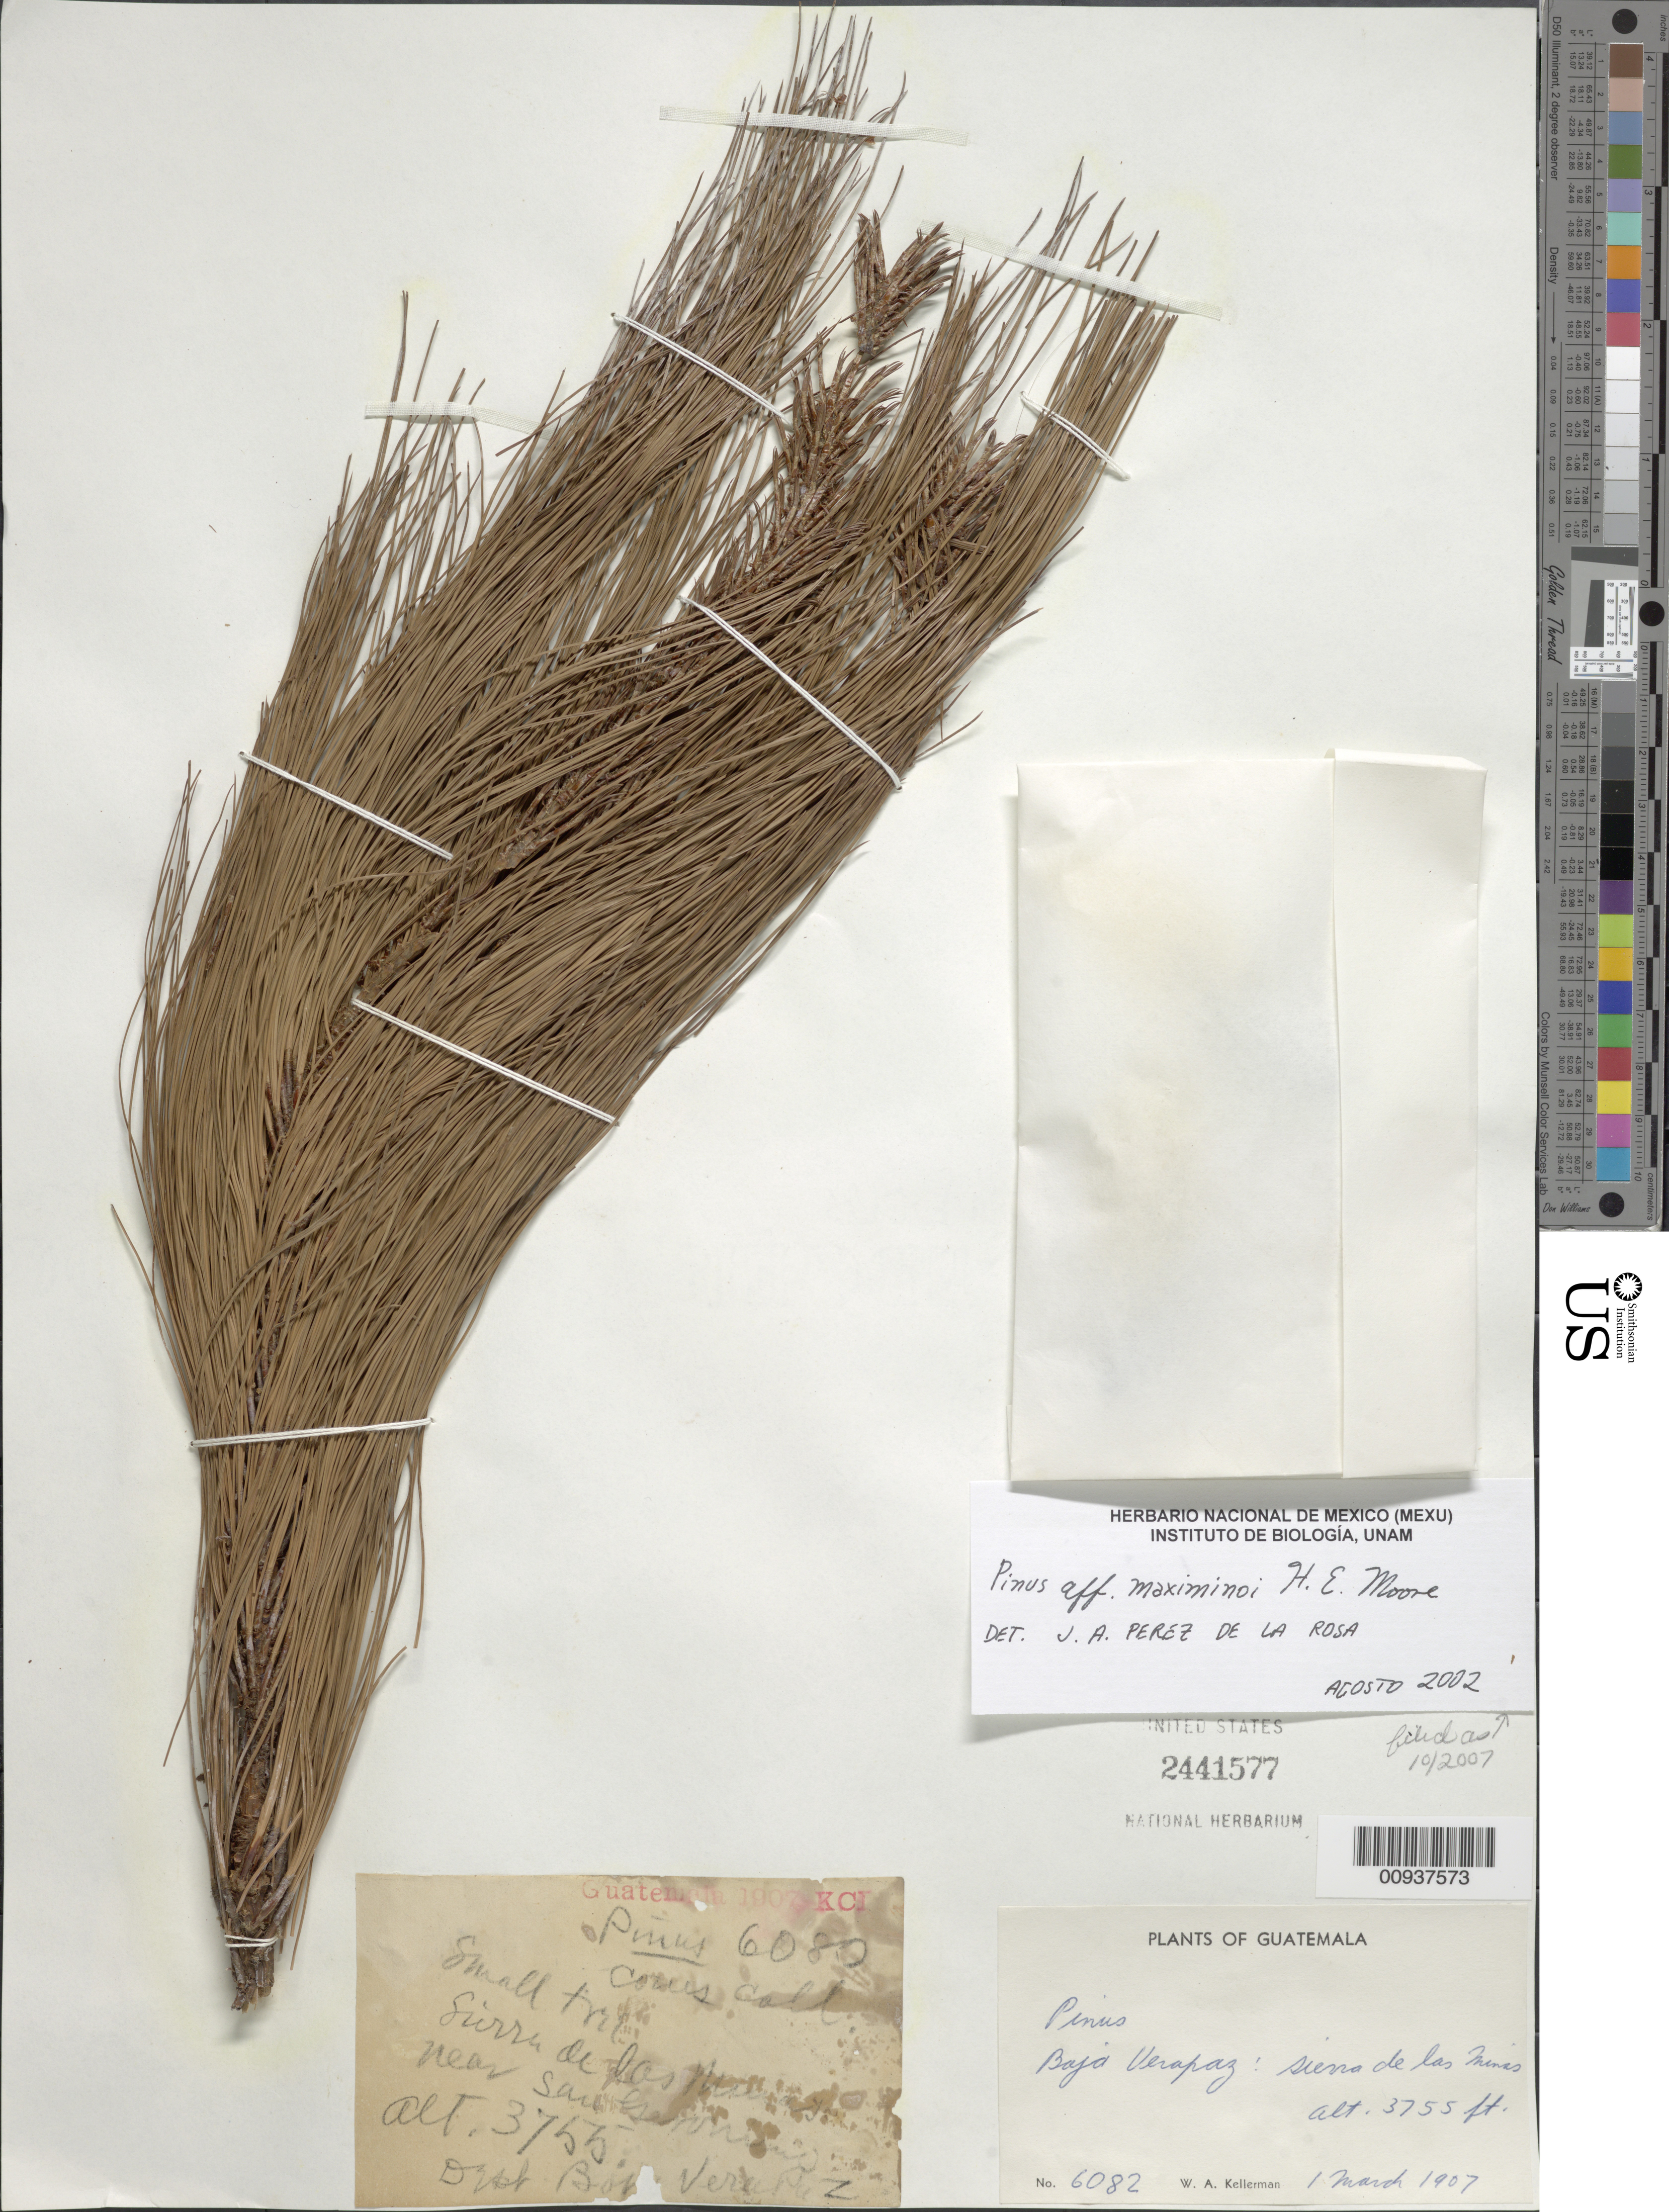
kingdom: Plantae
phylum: Tracheophyta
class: Pinopsida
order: Pinales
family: Pinaceae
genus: Pinus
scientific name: Pinus maximinoi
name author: H.E. Moore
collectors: W. A. Kellerman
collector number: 6082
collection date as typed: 01 Mar 1907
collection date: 1907-03-01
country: Guatemala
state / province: Baja Verapaz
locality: Sierra de las Minas near San Geronimo.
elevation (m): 1145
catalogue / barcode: US 2441577